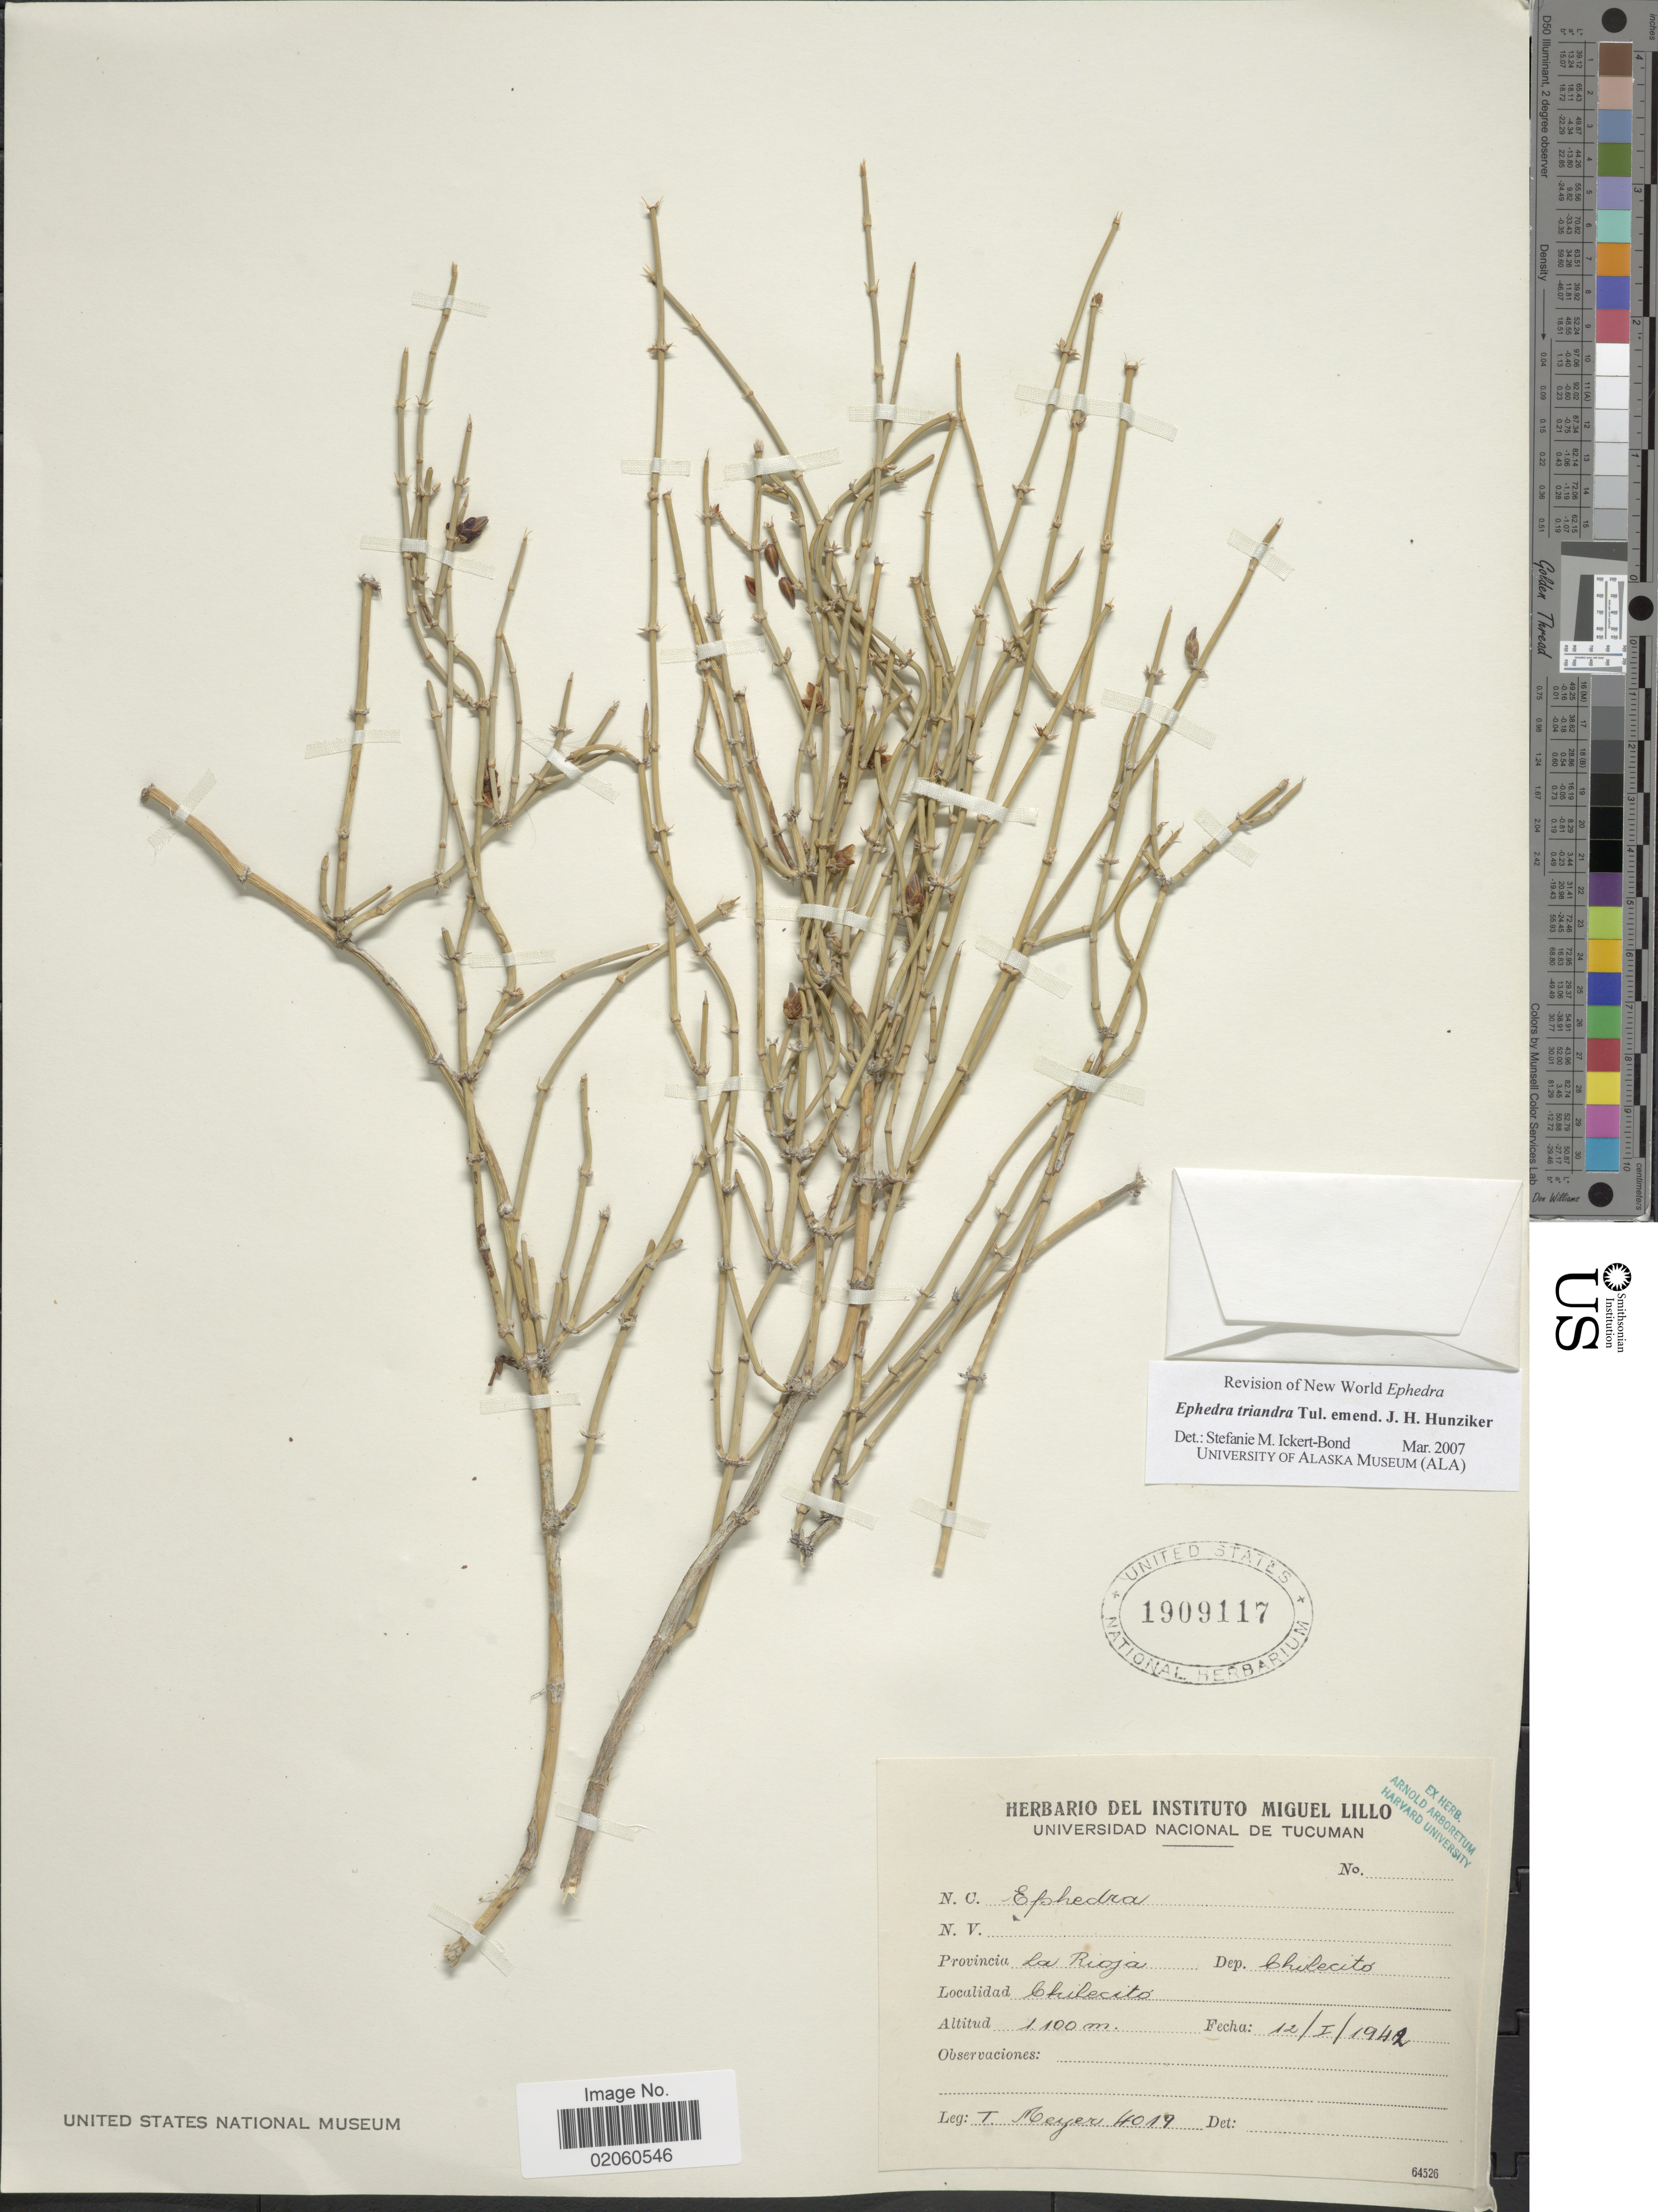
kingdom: Plantae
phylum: Tracheophyta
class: Gnetopsida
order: Ephedrales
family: Ephedraceae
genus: Ephedra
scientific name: Ephedra triandra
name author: Tul.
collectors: T. Meyer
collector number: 4019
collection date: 1942-01-12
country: Argentina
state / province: La Rioja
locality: Dep. Chilecito, Chilecito.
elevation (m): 1100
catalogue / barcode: US 1909117